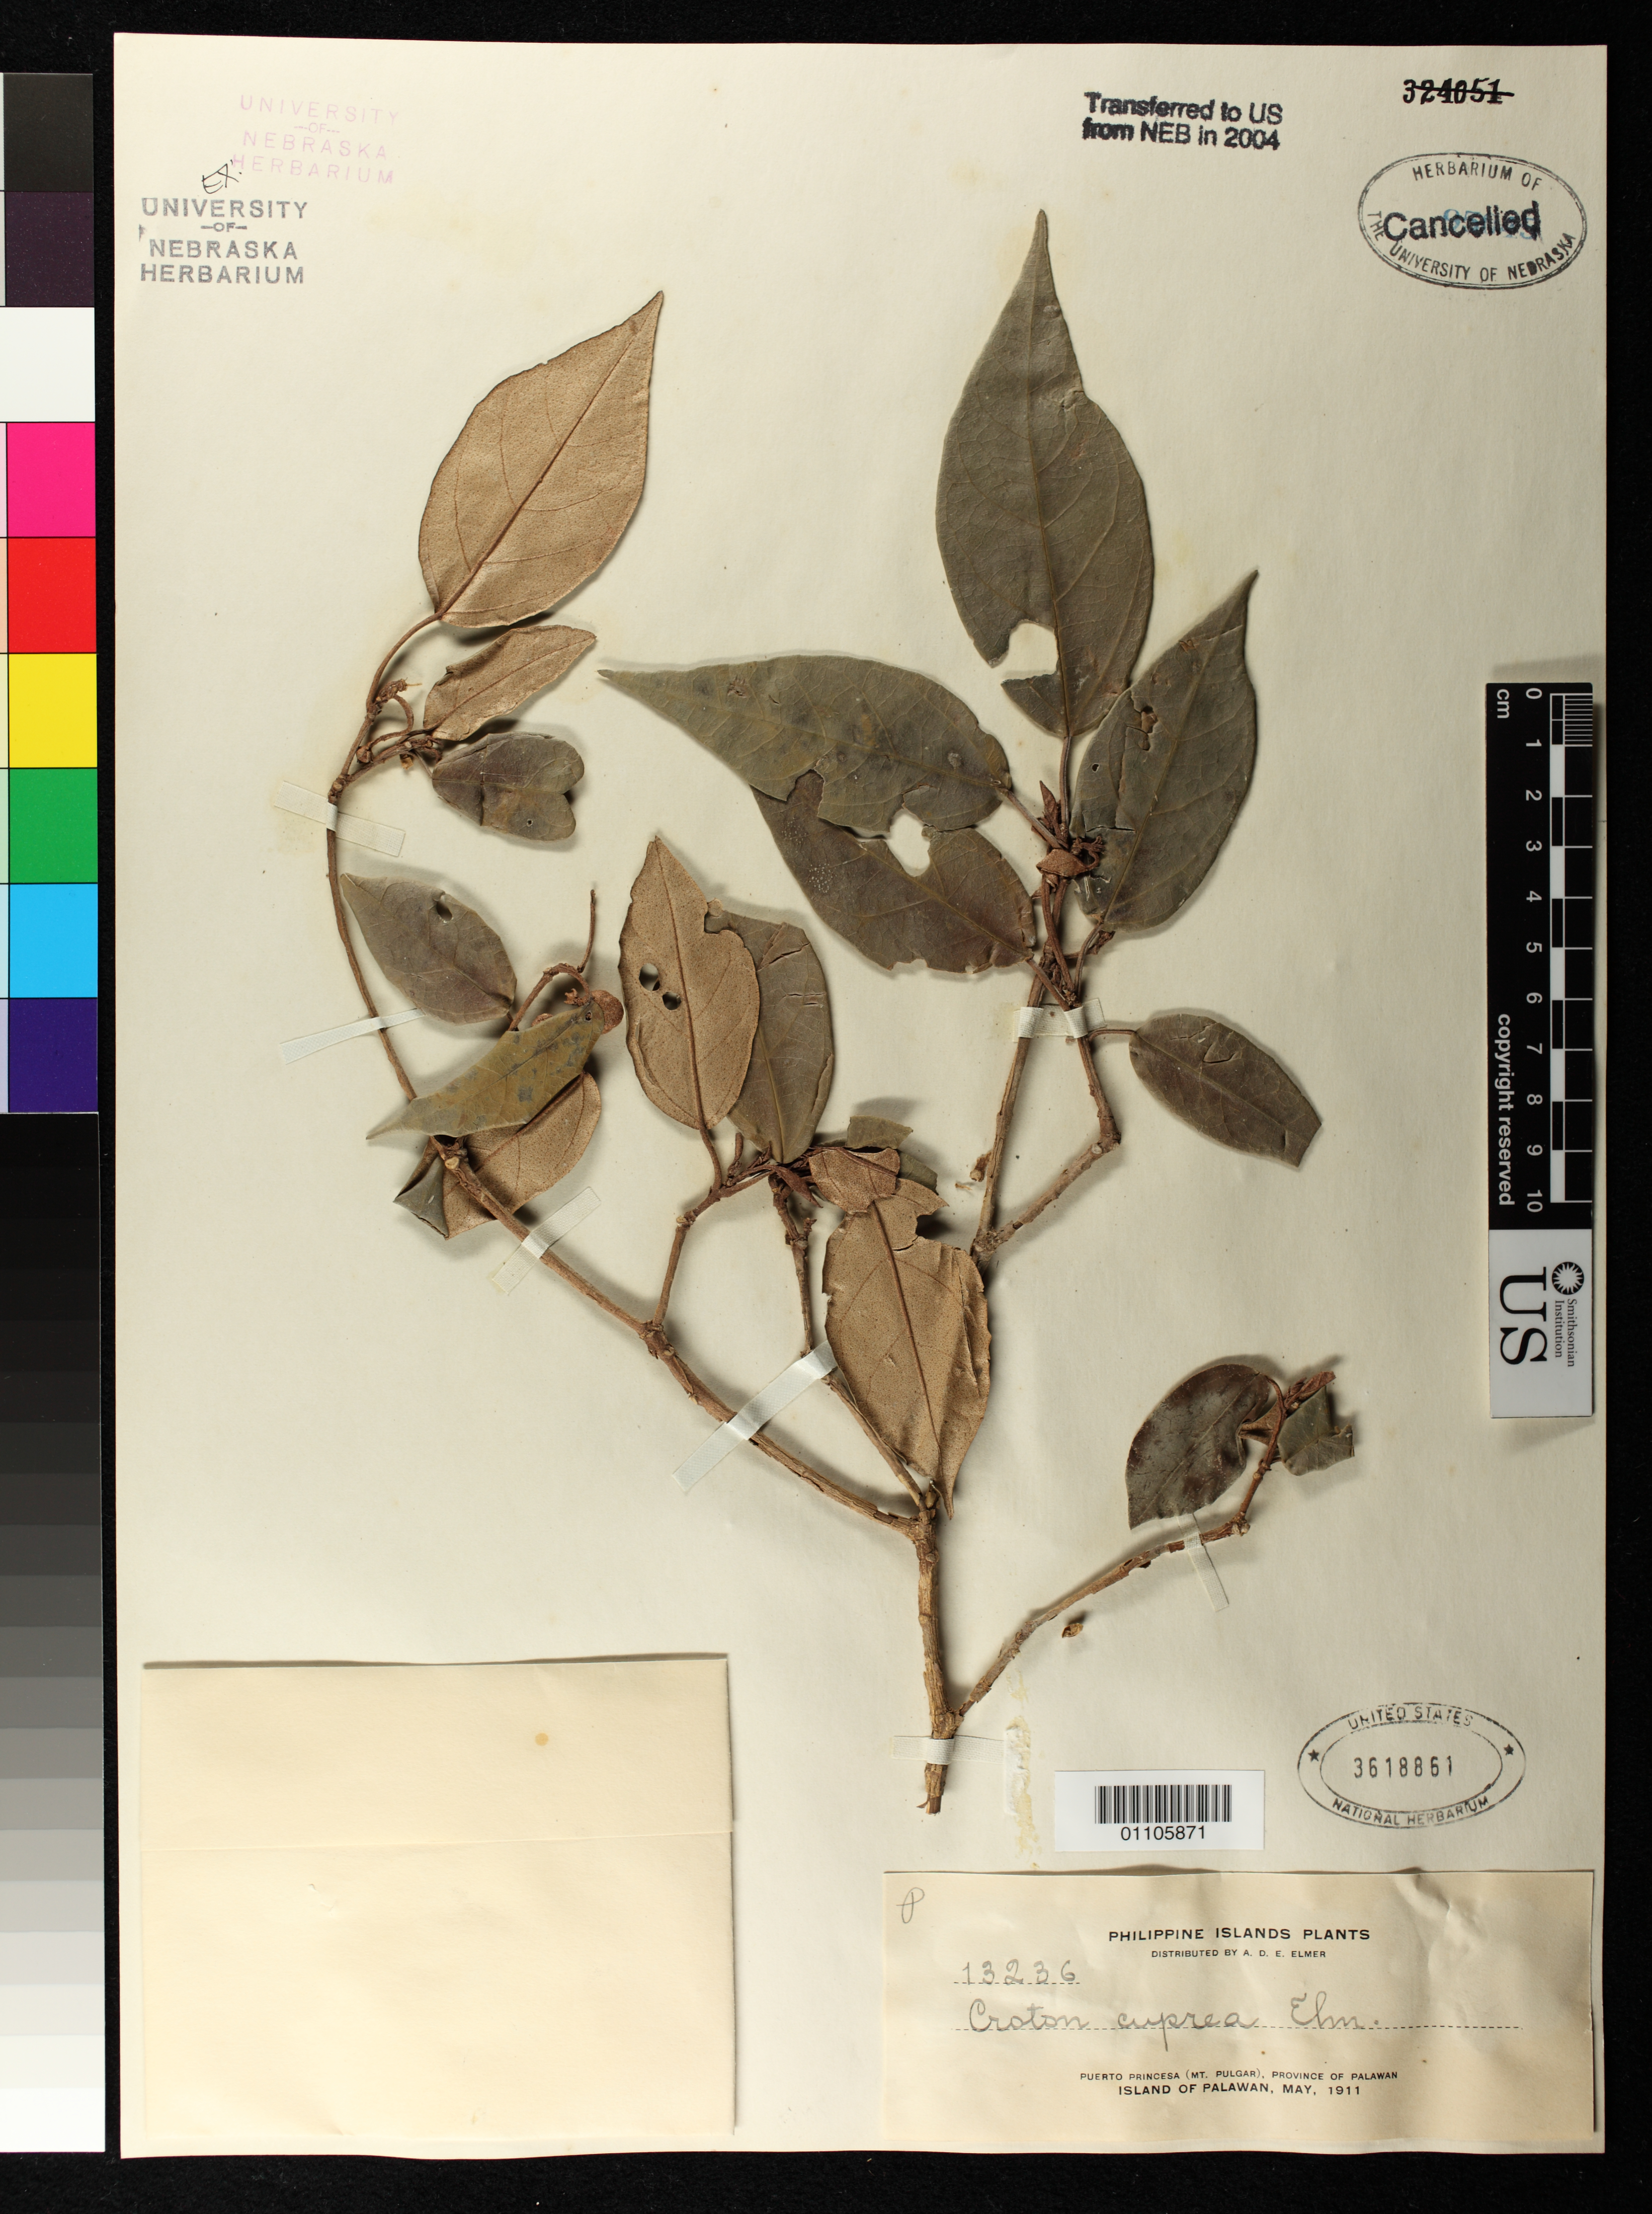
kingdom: Plantae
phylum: Tracheophyta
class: Magnoliopsida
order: Malpighiales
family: Euphorbiaceae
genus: Croton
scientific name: Croton cupreus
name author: Elmer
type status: Isotype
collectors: A. D. E. Elmer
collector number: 13236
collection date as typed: May 1911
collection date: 1911-05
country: Philippines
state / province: Mimaropa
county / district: Palawan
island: Palawan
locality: Puerto Princesa (Mt. Pulgar), province of Palawan, Island of Palawan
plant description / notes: Specimen ex herb. NEB, transferred to US in 2004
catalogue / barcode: US 3618861